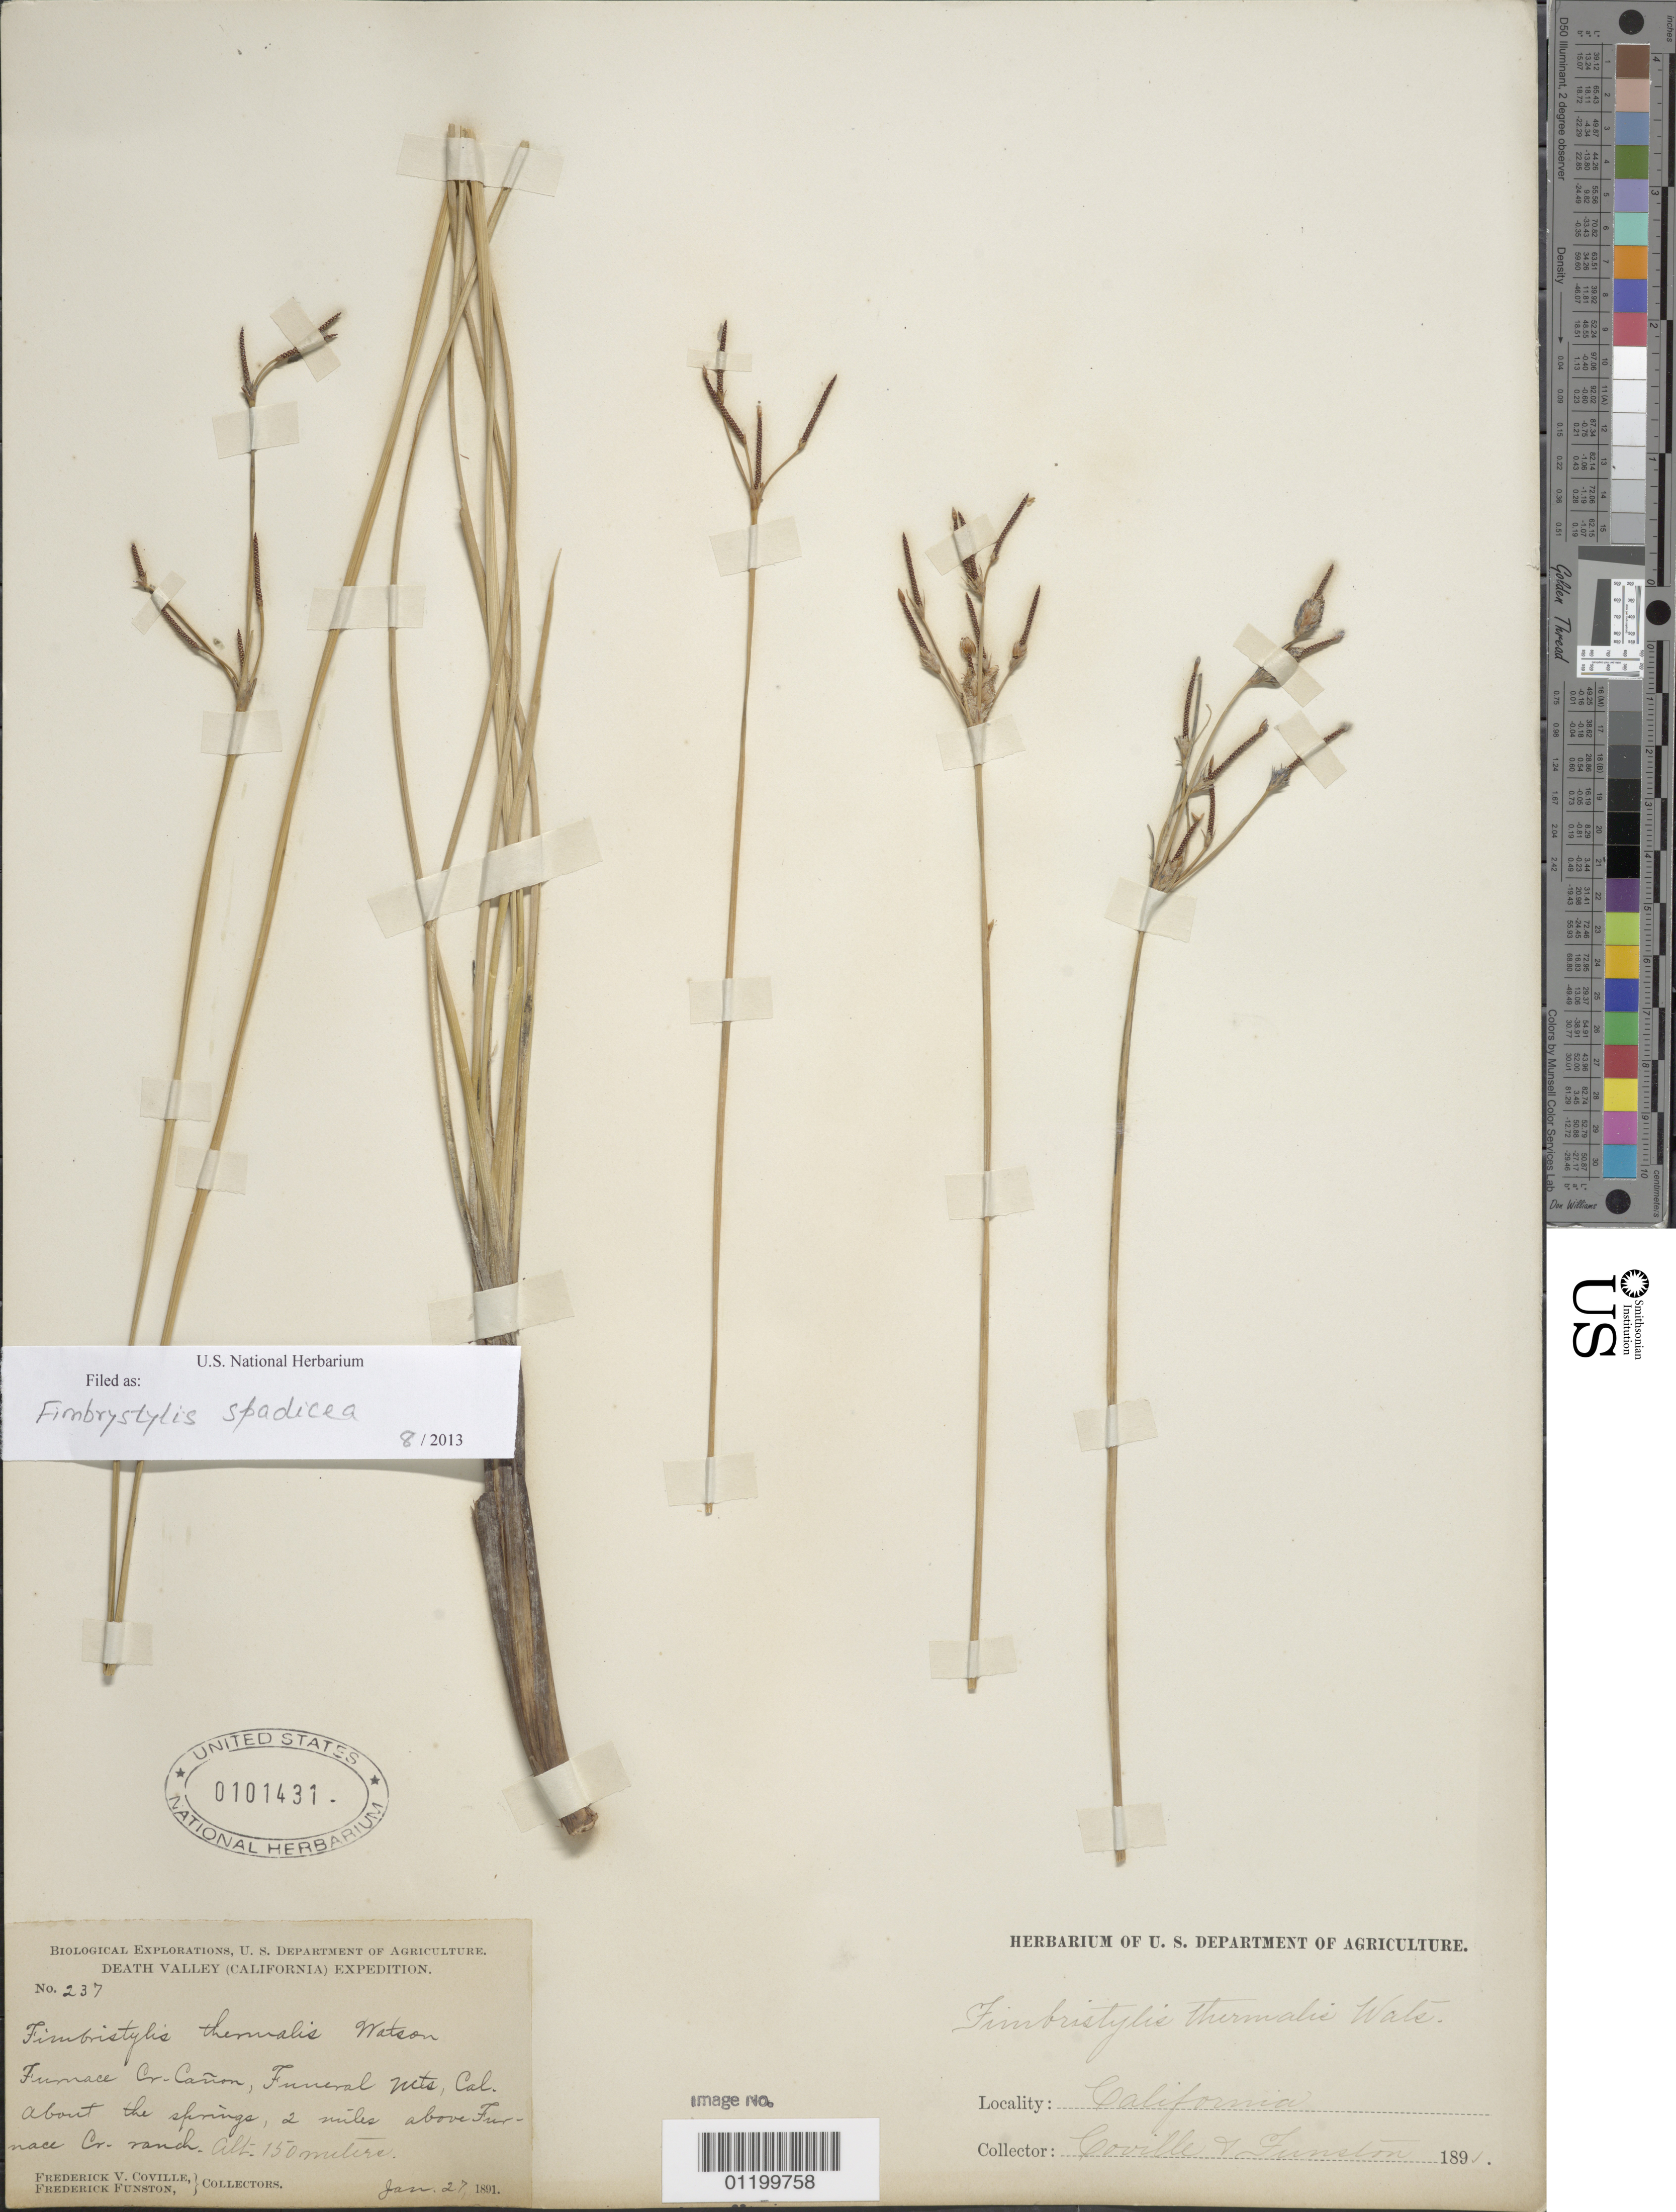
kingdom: Plantae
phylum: Tracheophyta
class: Liliopsida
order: Poales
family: Cyperaceae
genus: Fimbristylis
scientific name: Fimbristylis spadicea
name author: (L.) Vahl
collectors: F. V. Coville & F. Funston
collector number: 237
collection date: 1891-01-27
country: United States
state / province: California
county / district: Inyo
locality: Furnace Creek Canyon, Funeral Mountains.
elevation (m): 150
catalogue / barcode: US 101431